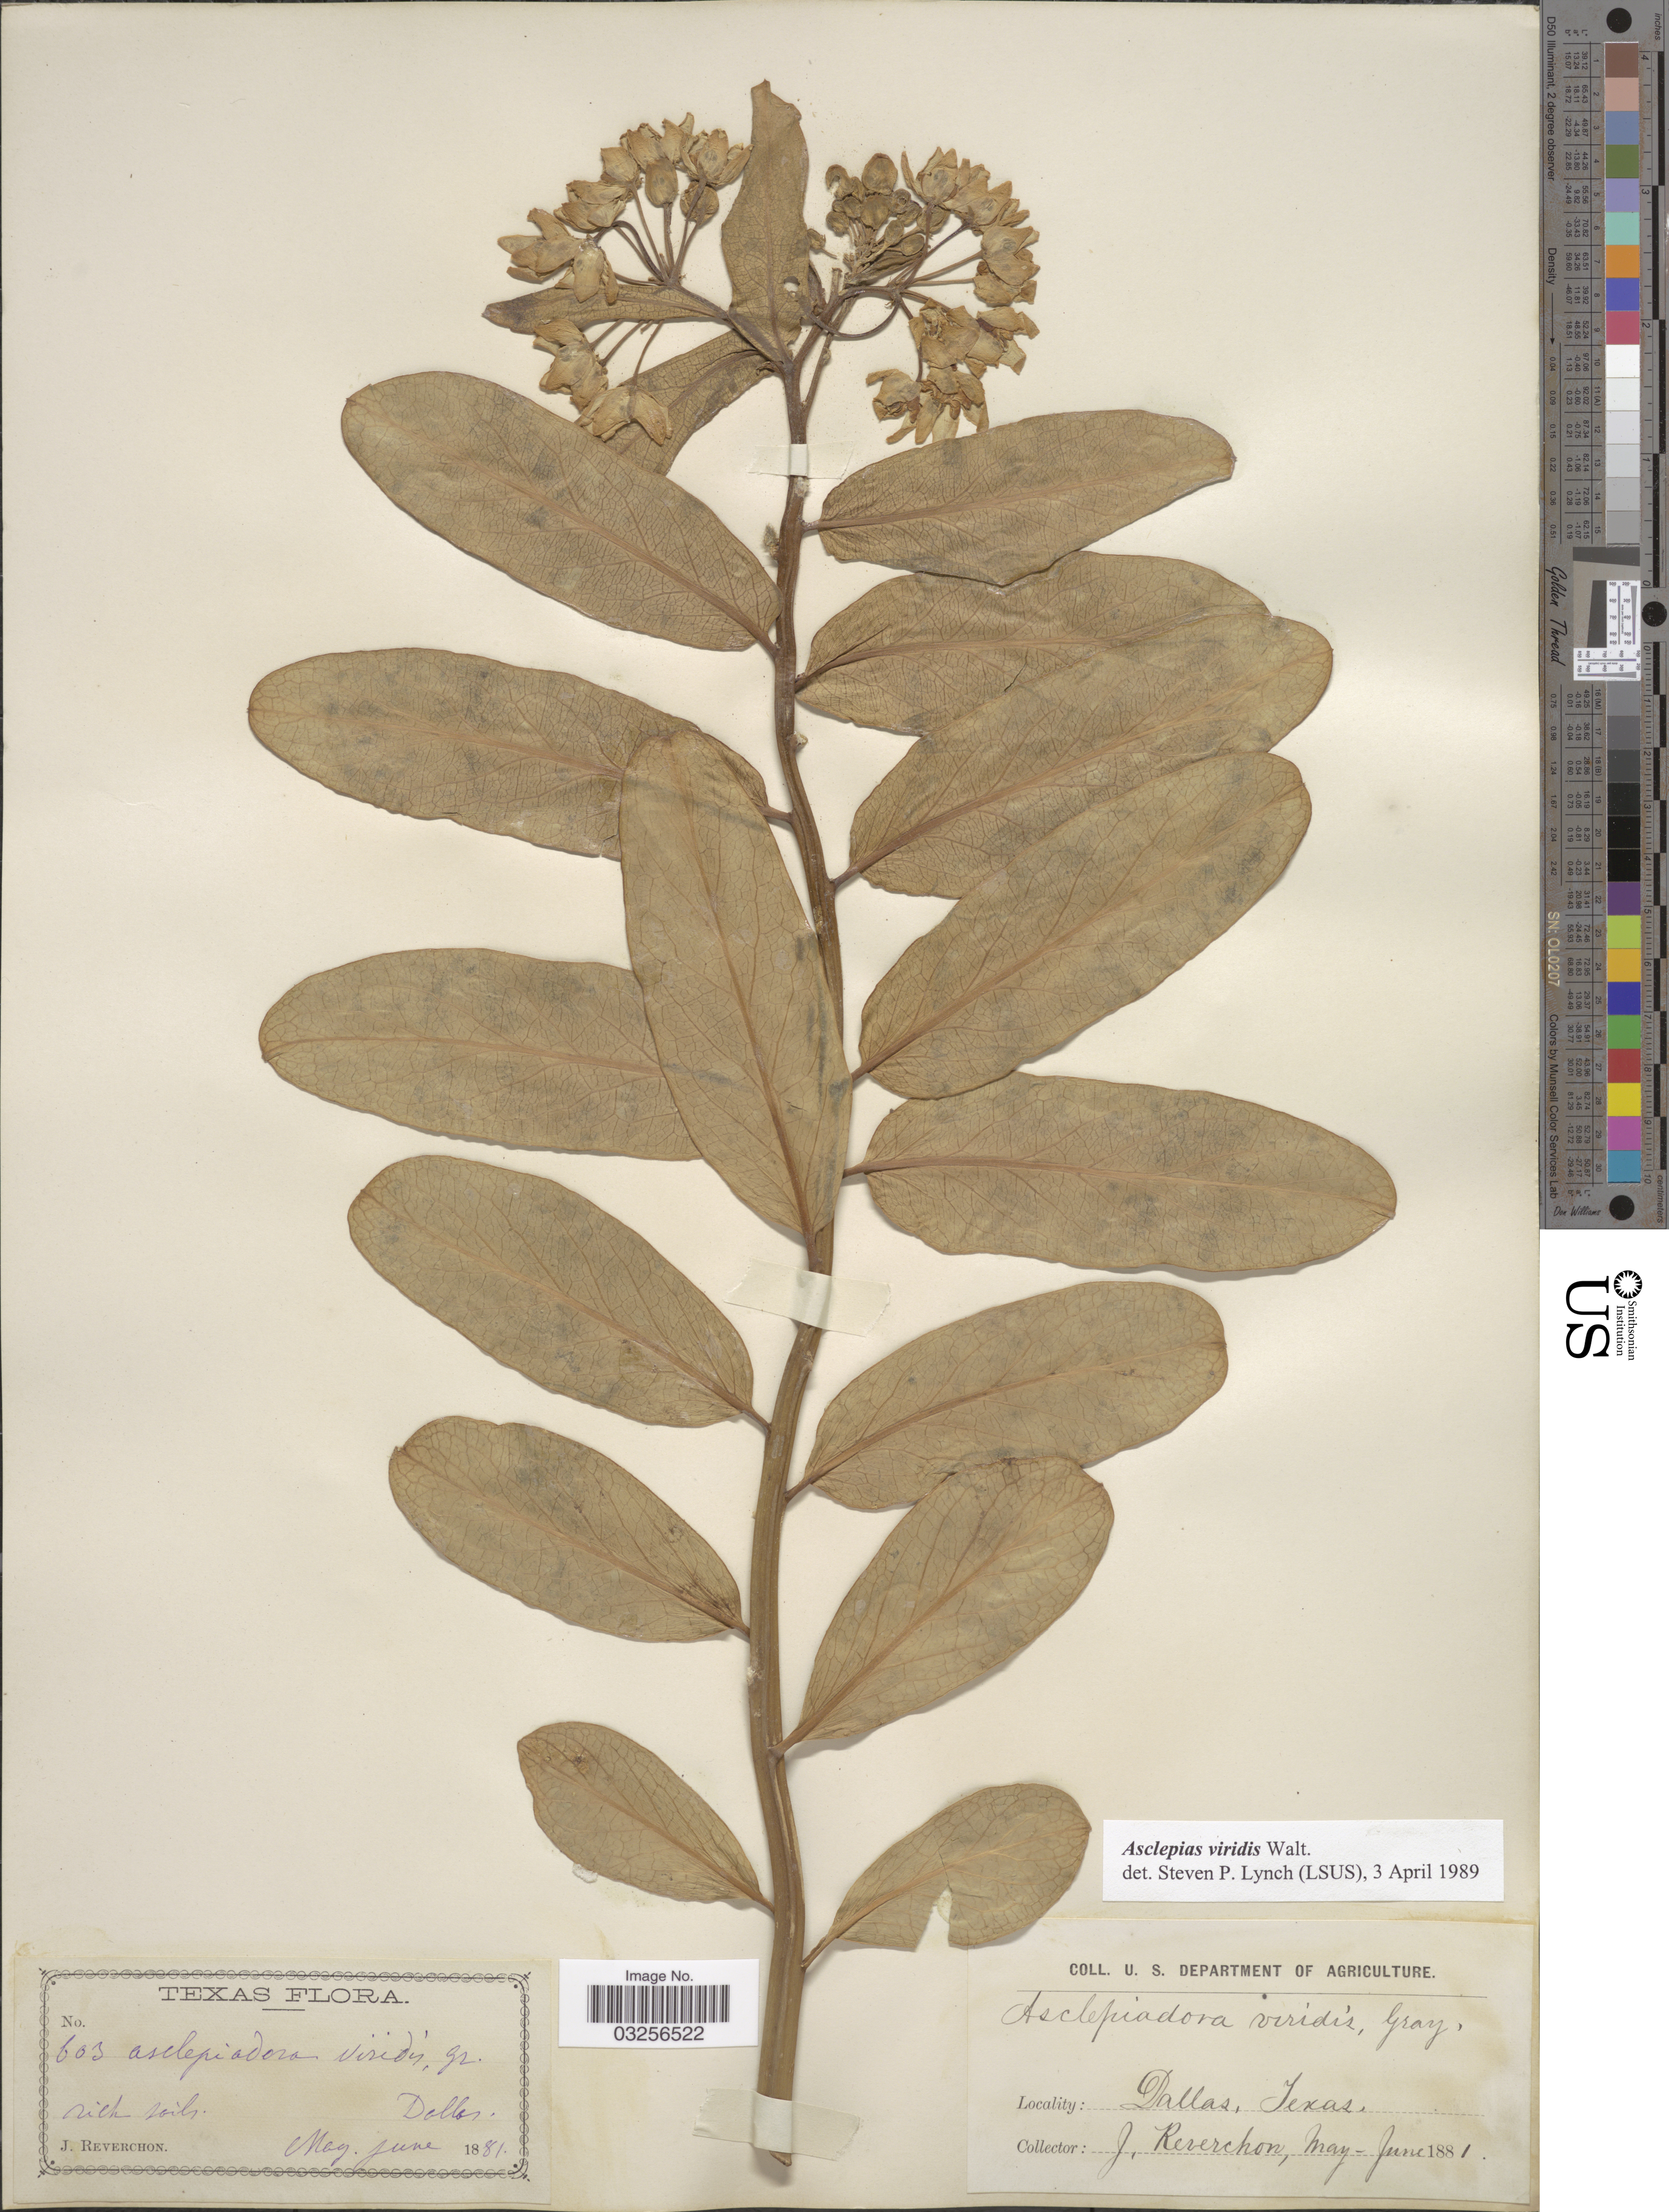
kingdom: Plantae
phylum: Tracheophyta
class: Magnoliopsida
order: Gentianales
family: Apocynaceae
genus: Asclepias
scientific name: Asclepias viridis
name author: Walter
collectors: J. Reverchon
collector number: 603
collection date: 1881-05/1881-06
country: United States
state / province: Texas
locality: Dallas.